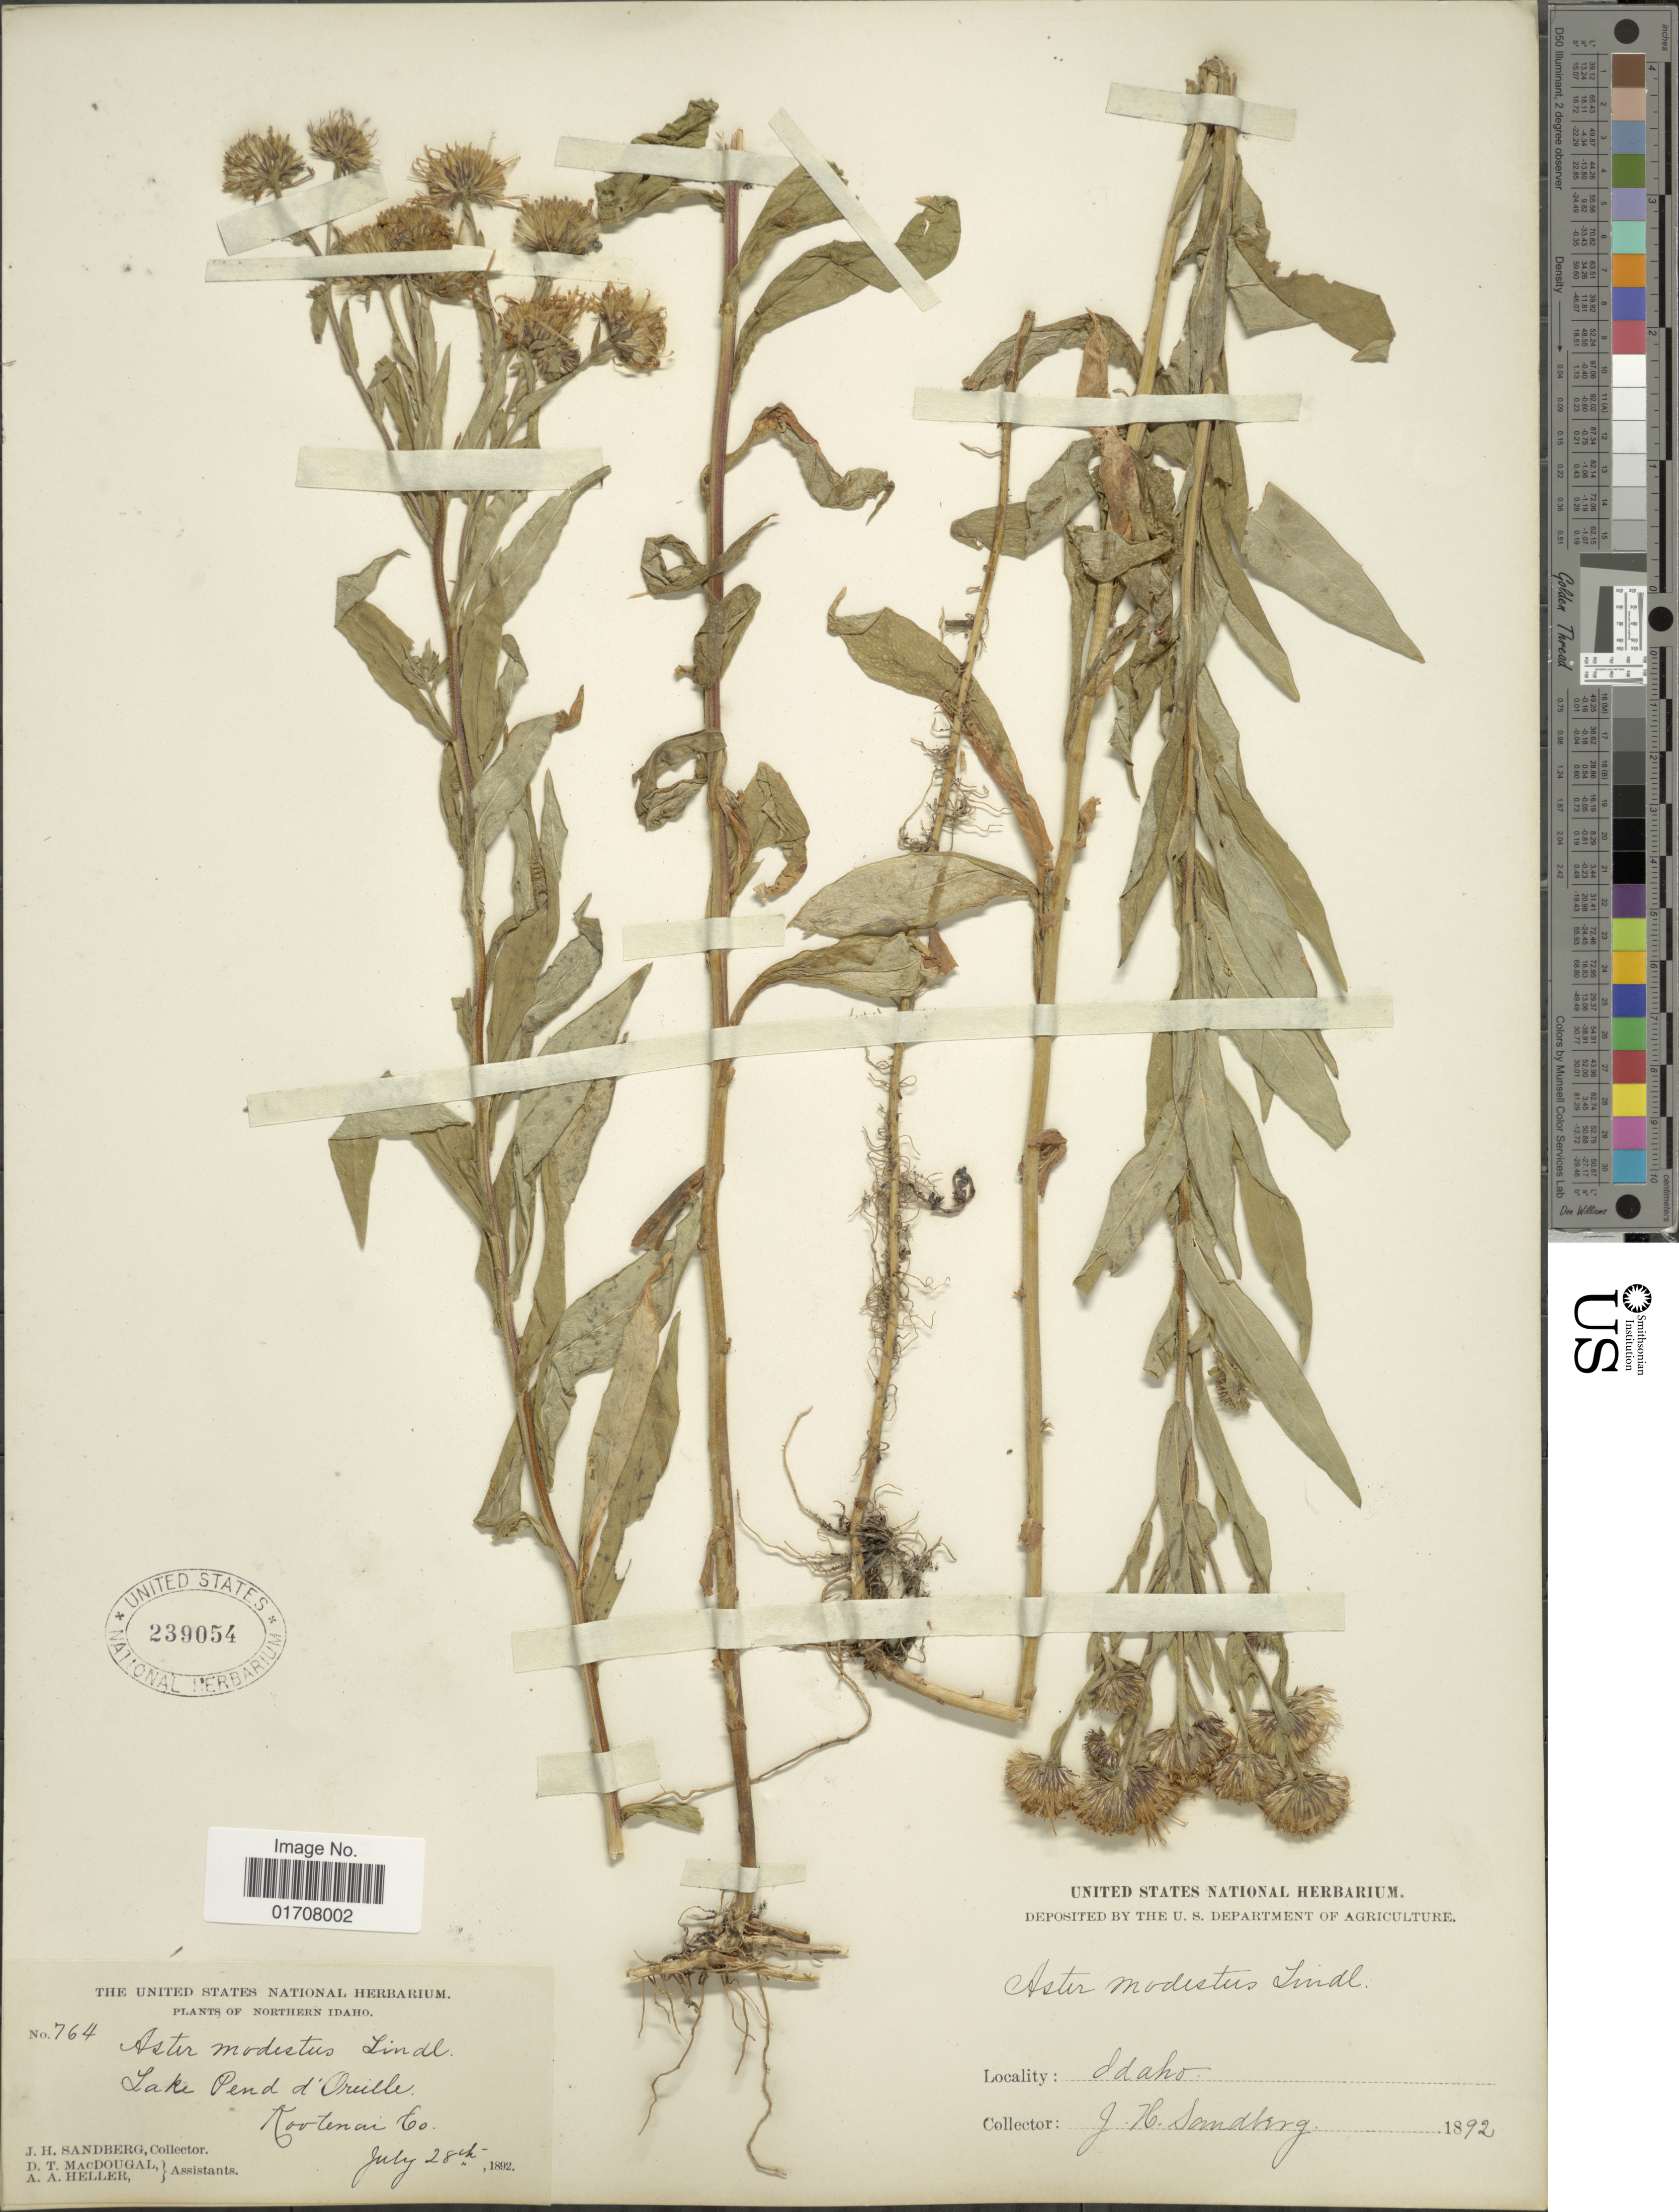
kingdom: Plantae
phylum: Tracheophyta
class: Magnoliopsida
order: Asterales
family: Asteraceae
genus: Canadanthus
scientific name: Canadanthus modestus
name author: (Lindl.) G.L. Nesom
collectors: J. H. Sandberg, D. T. MacDougal & A. A. Heller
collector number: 764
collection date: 1892-07-28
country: United States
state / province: Idaho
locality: Northern Idaho, Lake Pend d'Orulle, Kootenai Co.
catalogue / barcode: US 239054